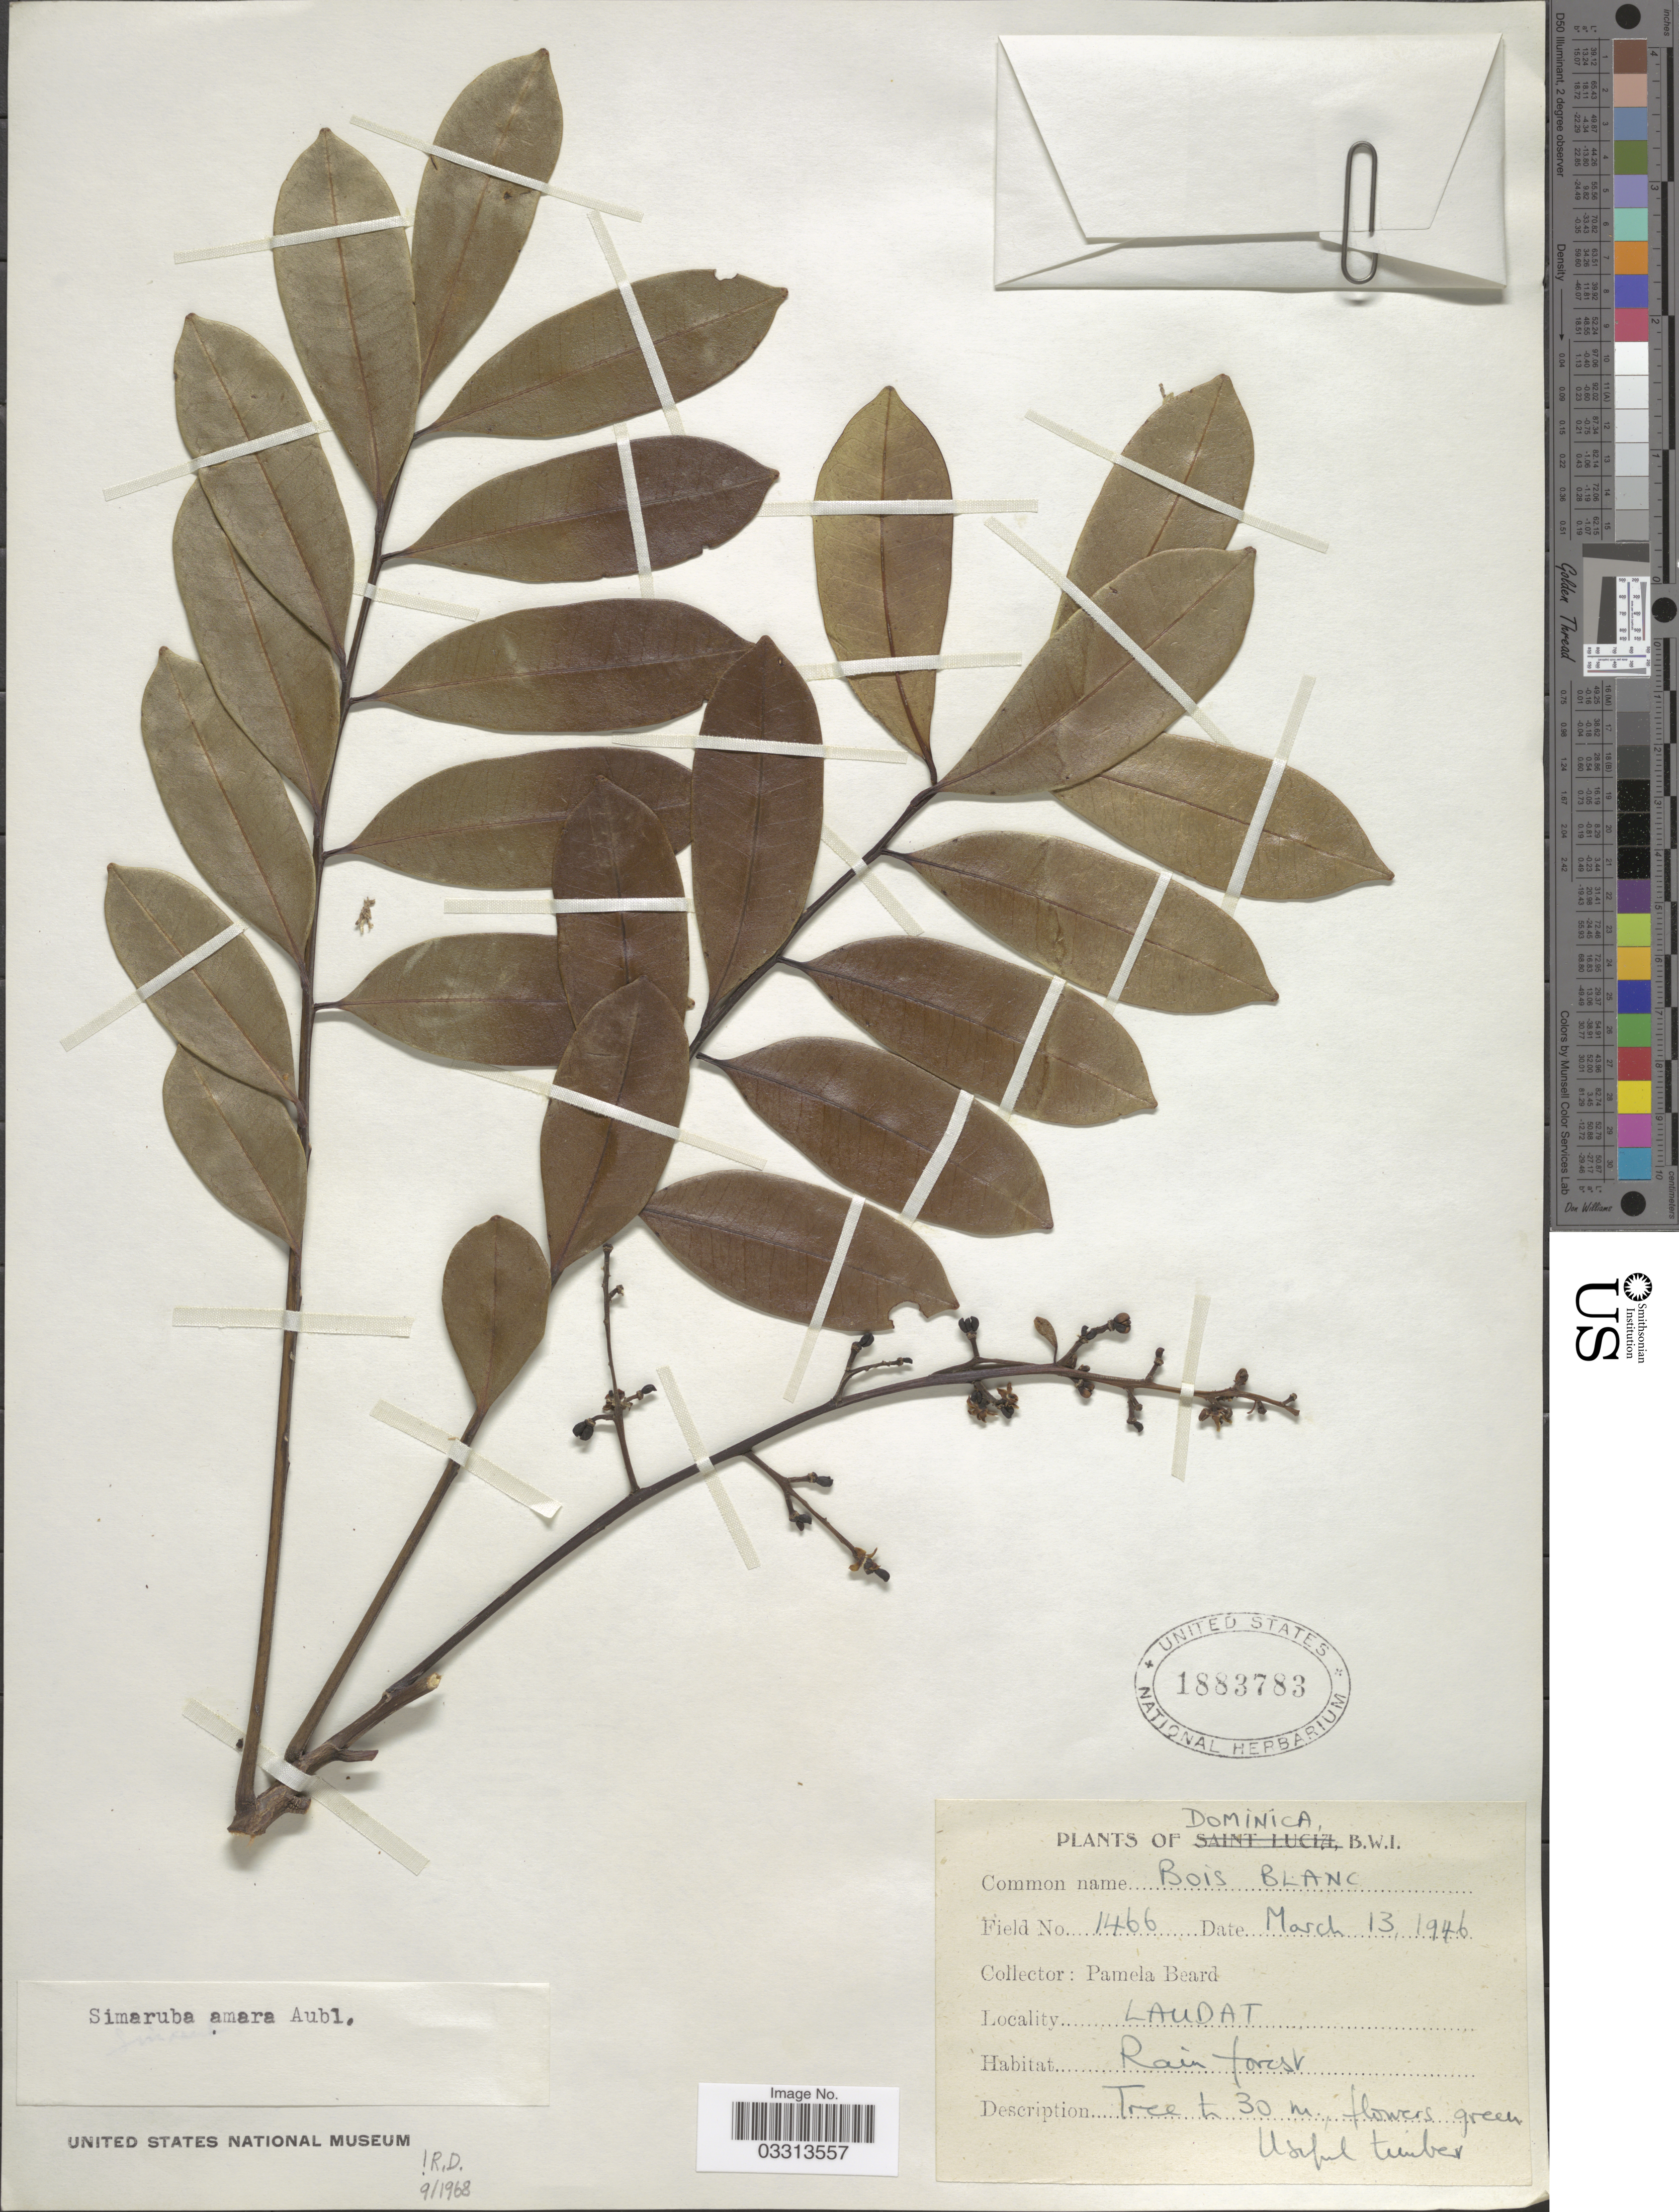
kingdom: Plantae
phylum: Tracheophyta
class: Magnoliopsida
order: Sapindales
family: Simaroubaceae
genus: Simarouba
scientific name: Simarouba amara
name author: Aubl.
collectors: P. Beard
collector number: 1466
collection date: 1946-03-13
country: Dominica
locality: Laudat.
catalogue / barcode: US 1883783